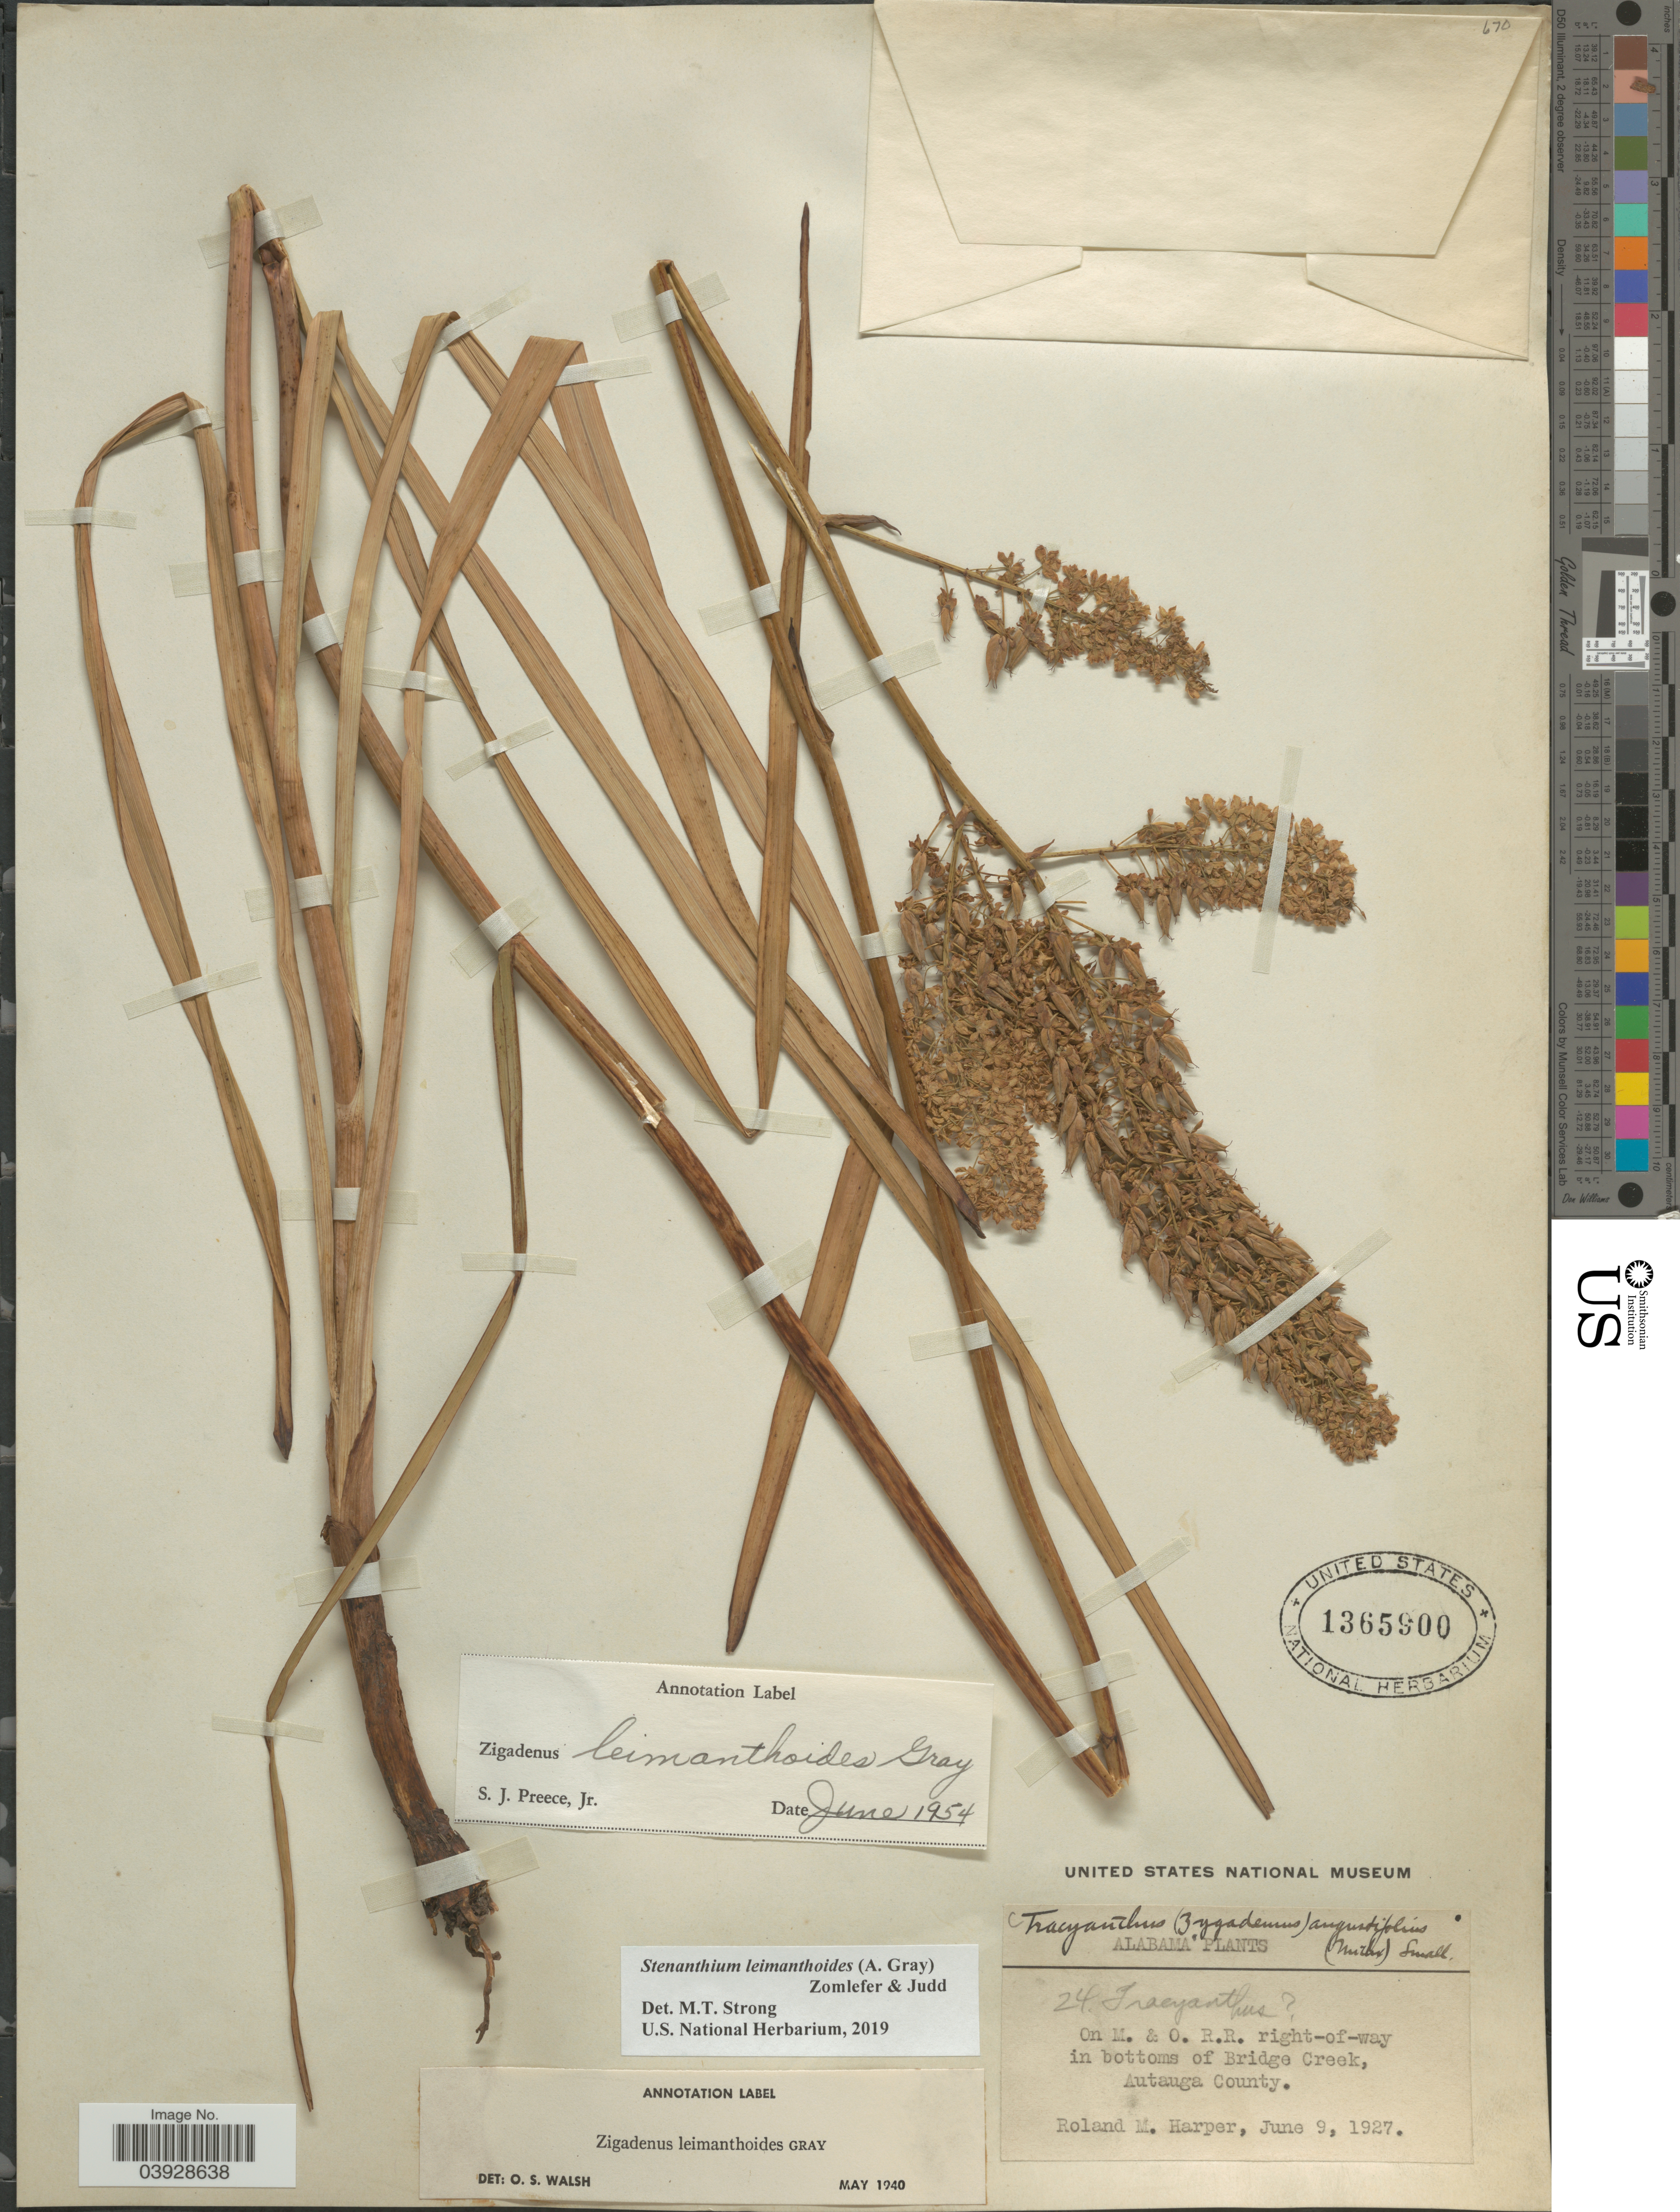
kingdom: Plantae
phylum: Tracheophyta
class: Liliopsida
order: Liliales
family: Melanthiaceae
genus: Stenanthium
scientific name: Stenanthium leimanthoides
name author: (A. Gray) Zomlefer & Judd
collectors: R. M. Harper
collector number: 24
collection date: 1927-06-09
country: United States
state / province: Alabama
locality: On M. & O. R.R. right-of-way in bottoms of Bridge Creek, Autauga County.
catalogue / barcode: US 1365900